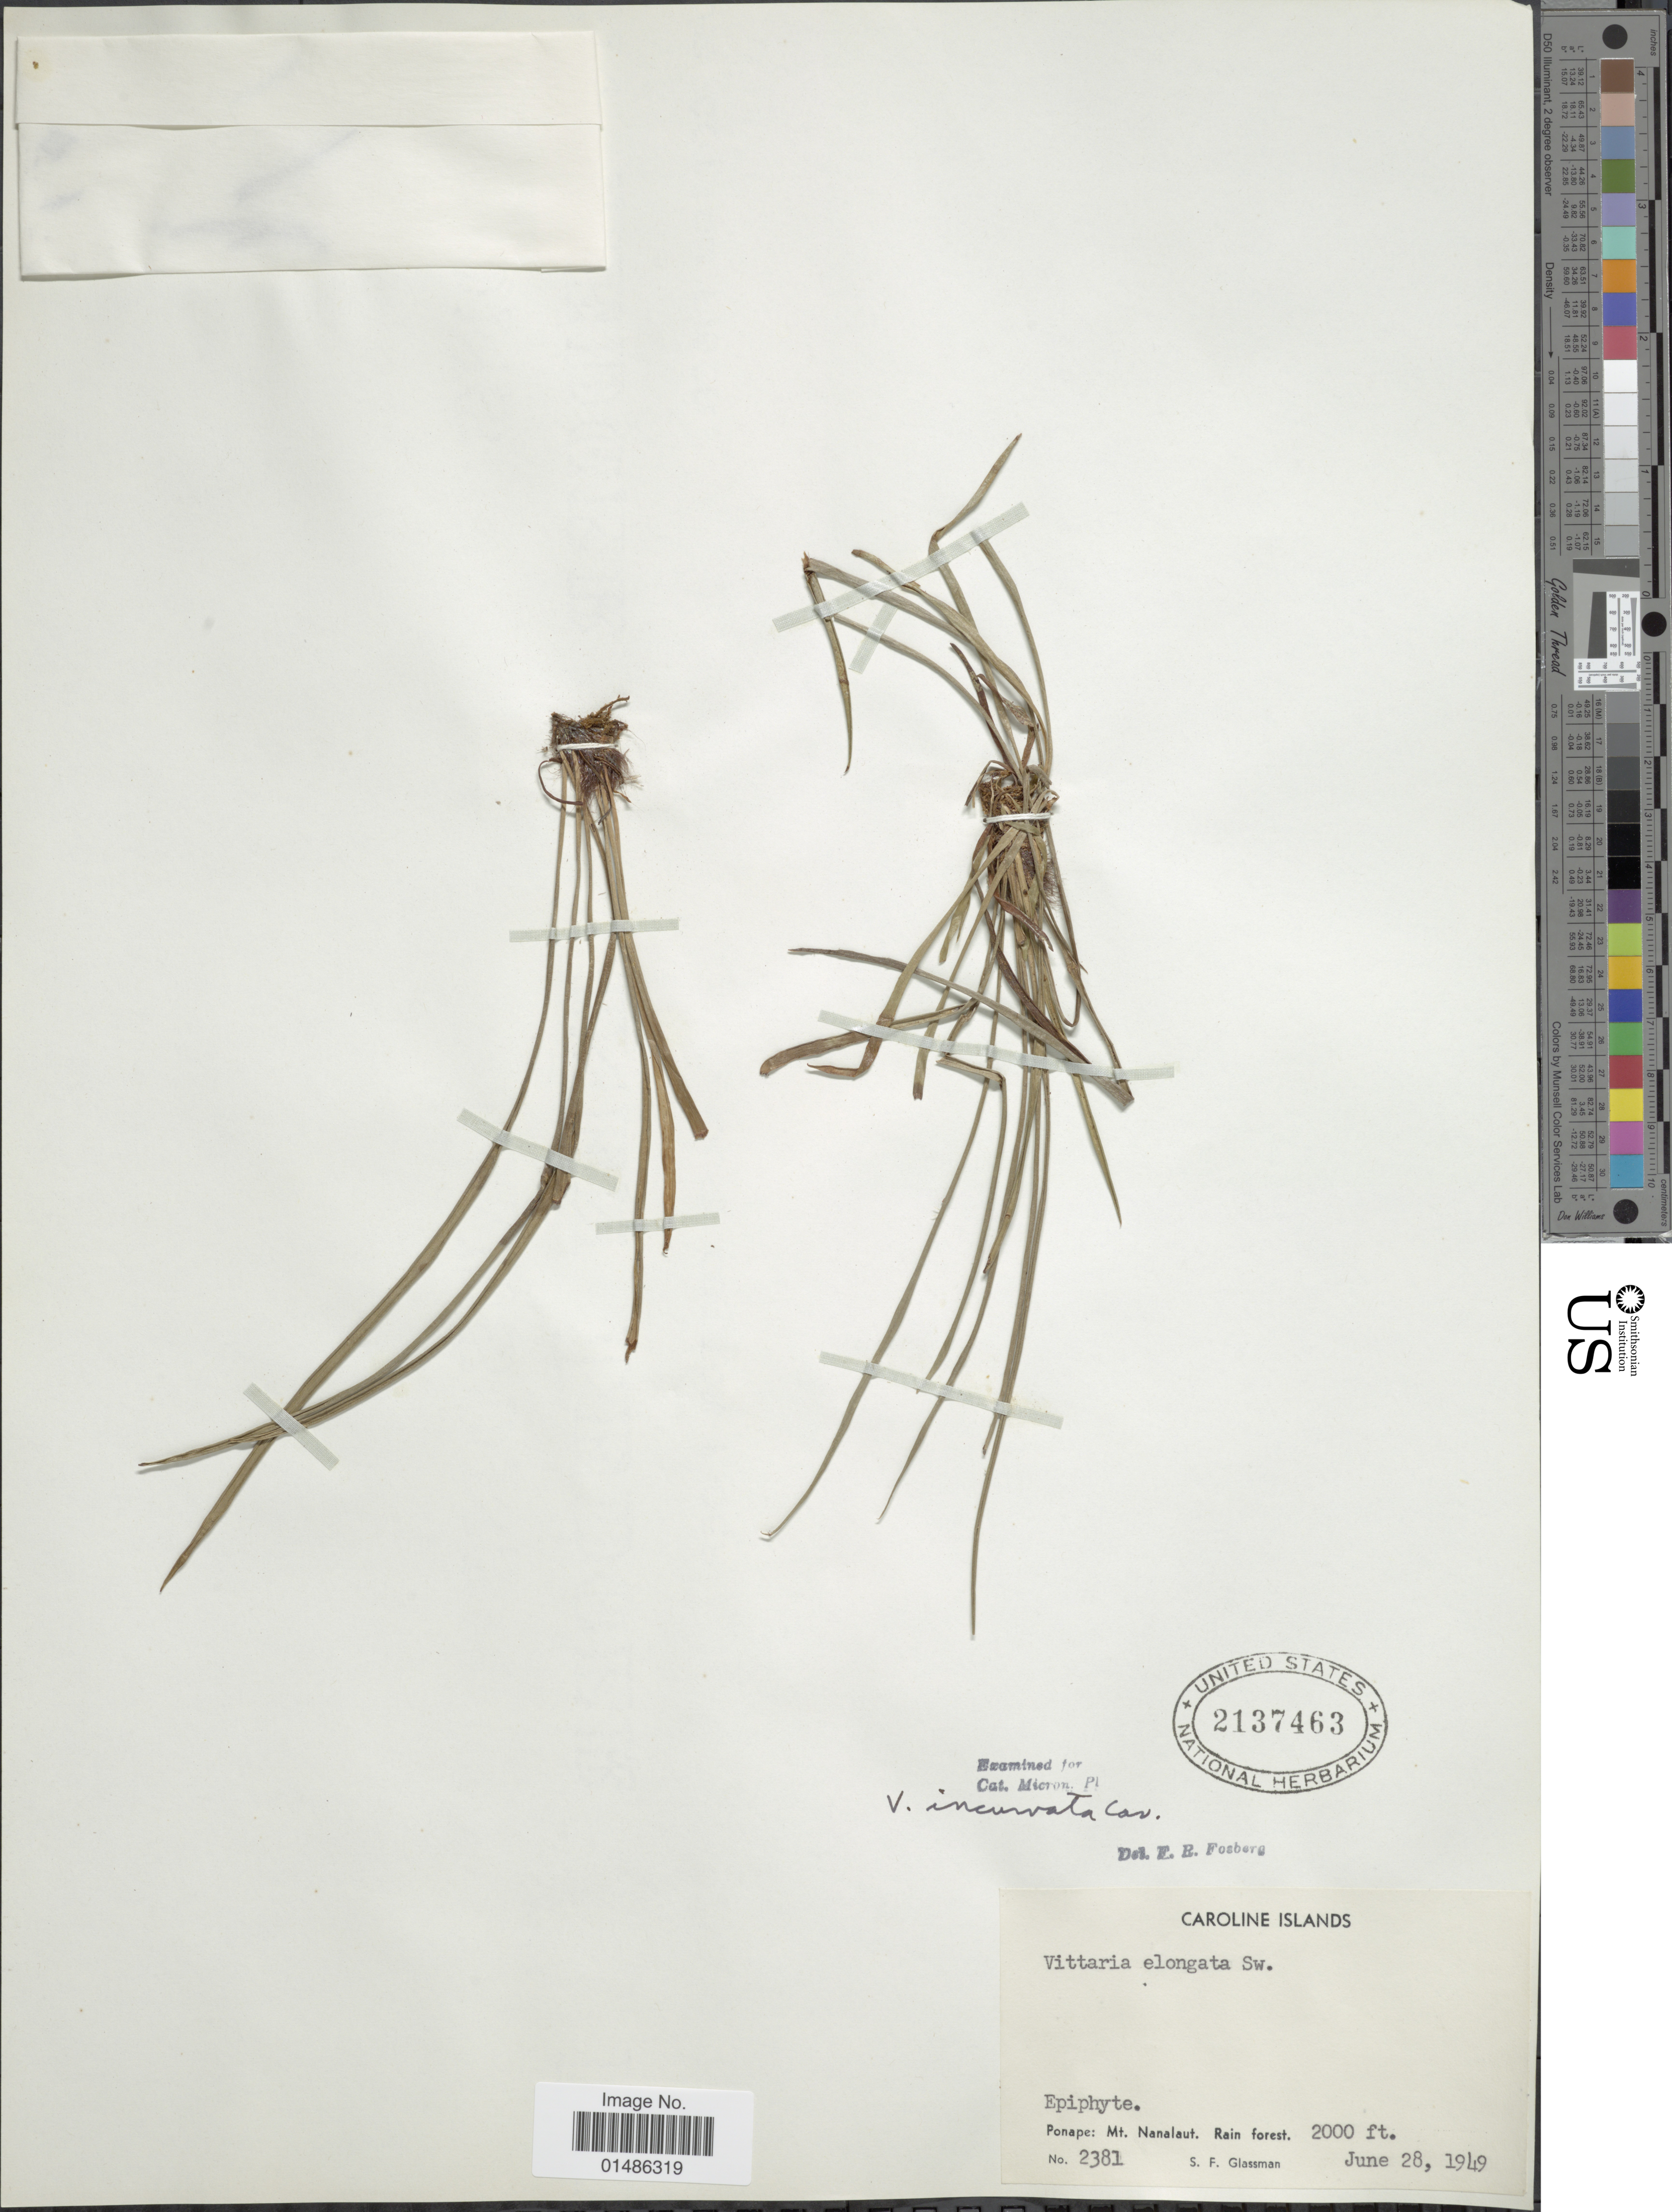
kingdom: Plantae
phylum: Tracheophyta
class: Polypodiopsida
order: Polypodiales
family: Pteridaceae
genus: Haplopteris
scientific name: Haplopteris ensiformis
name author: (Sw.) E.H. Crane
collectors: S. F. Glassman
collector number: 2381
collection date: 1949-06-28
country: Micronesia, Federated States of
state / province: Pohnpei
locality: Caroline Islands. Ponape: Mt. Nanalaut. Rain forest.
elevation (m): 610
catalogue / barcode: US 2137463